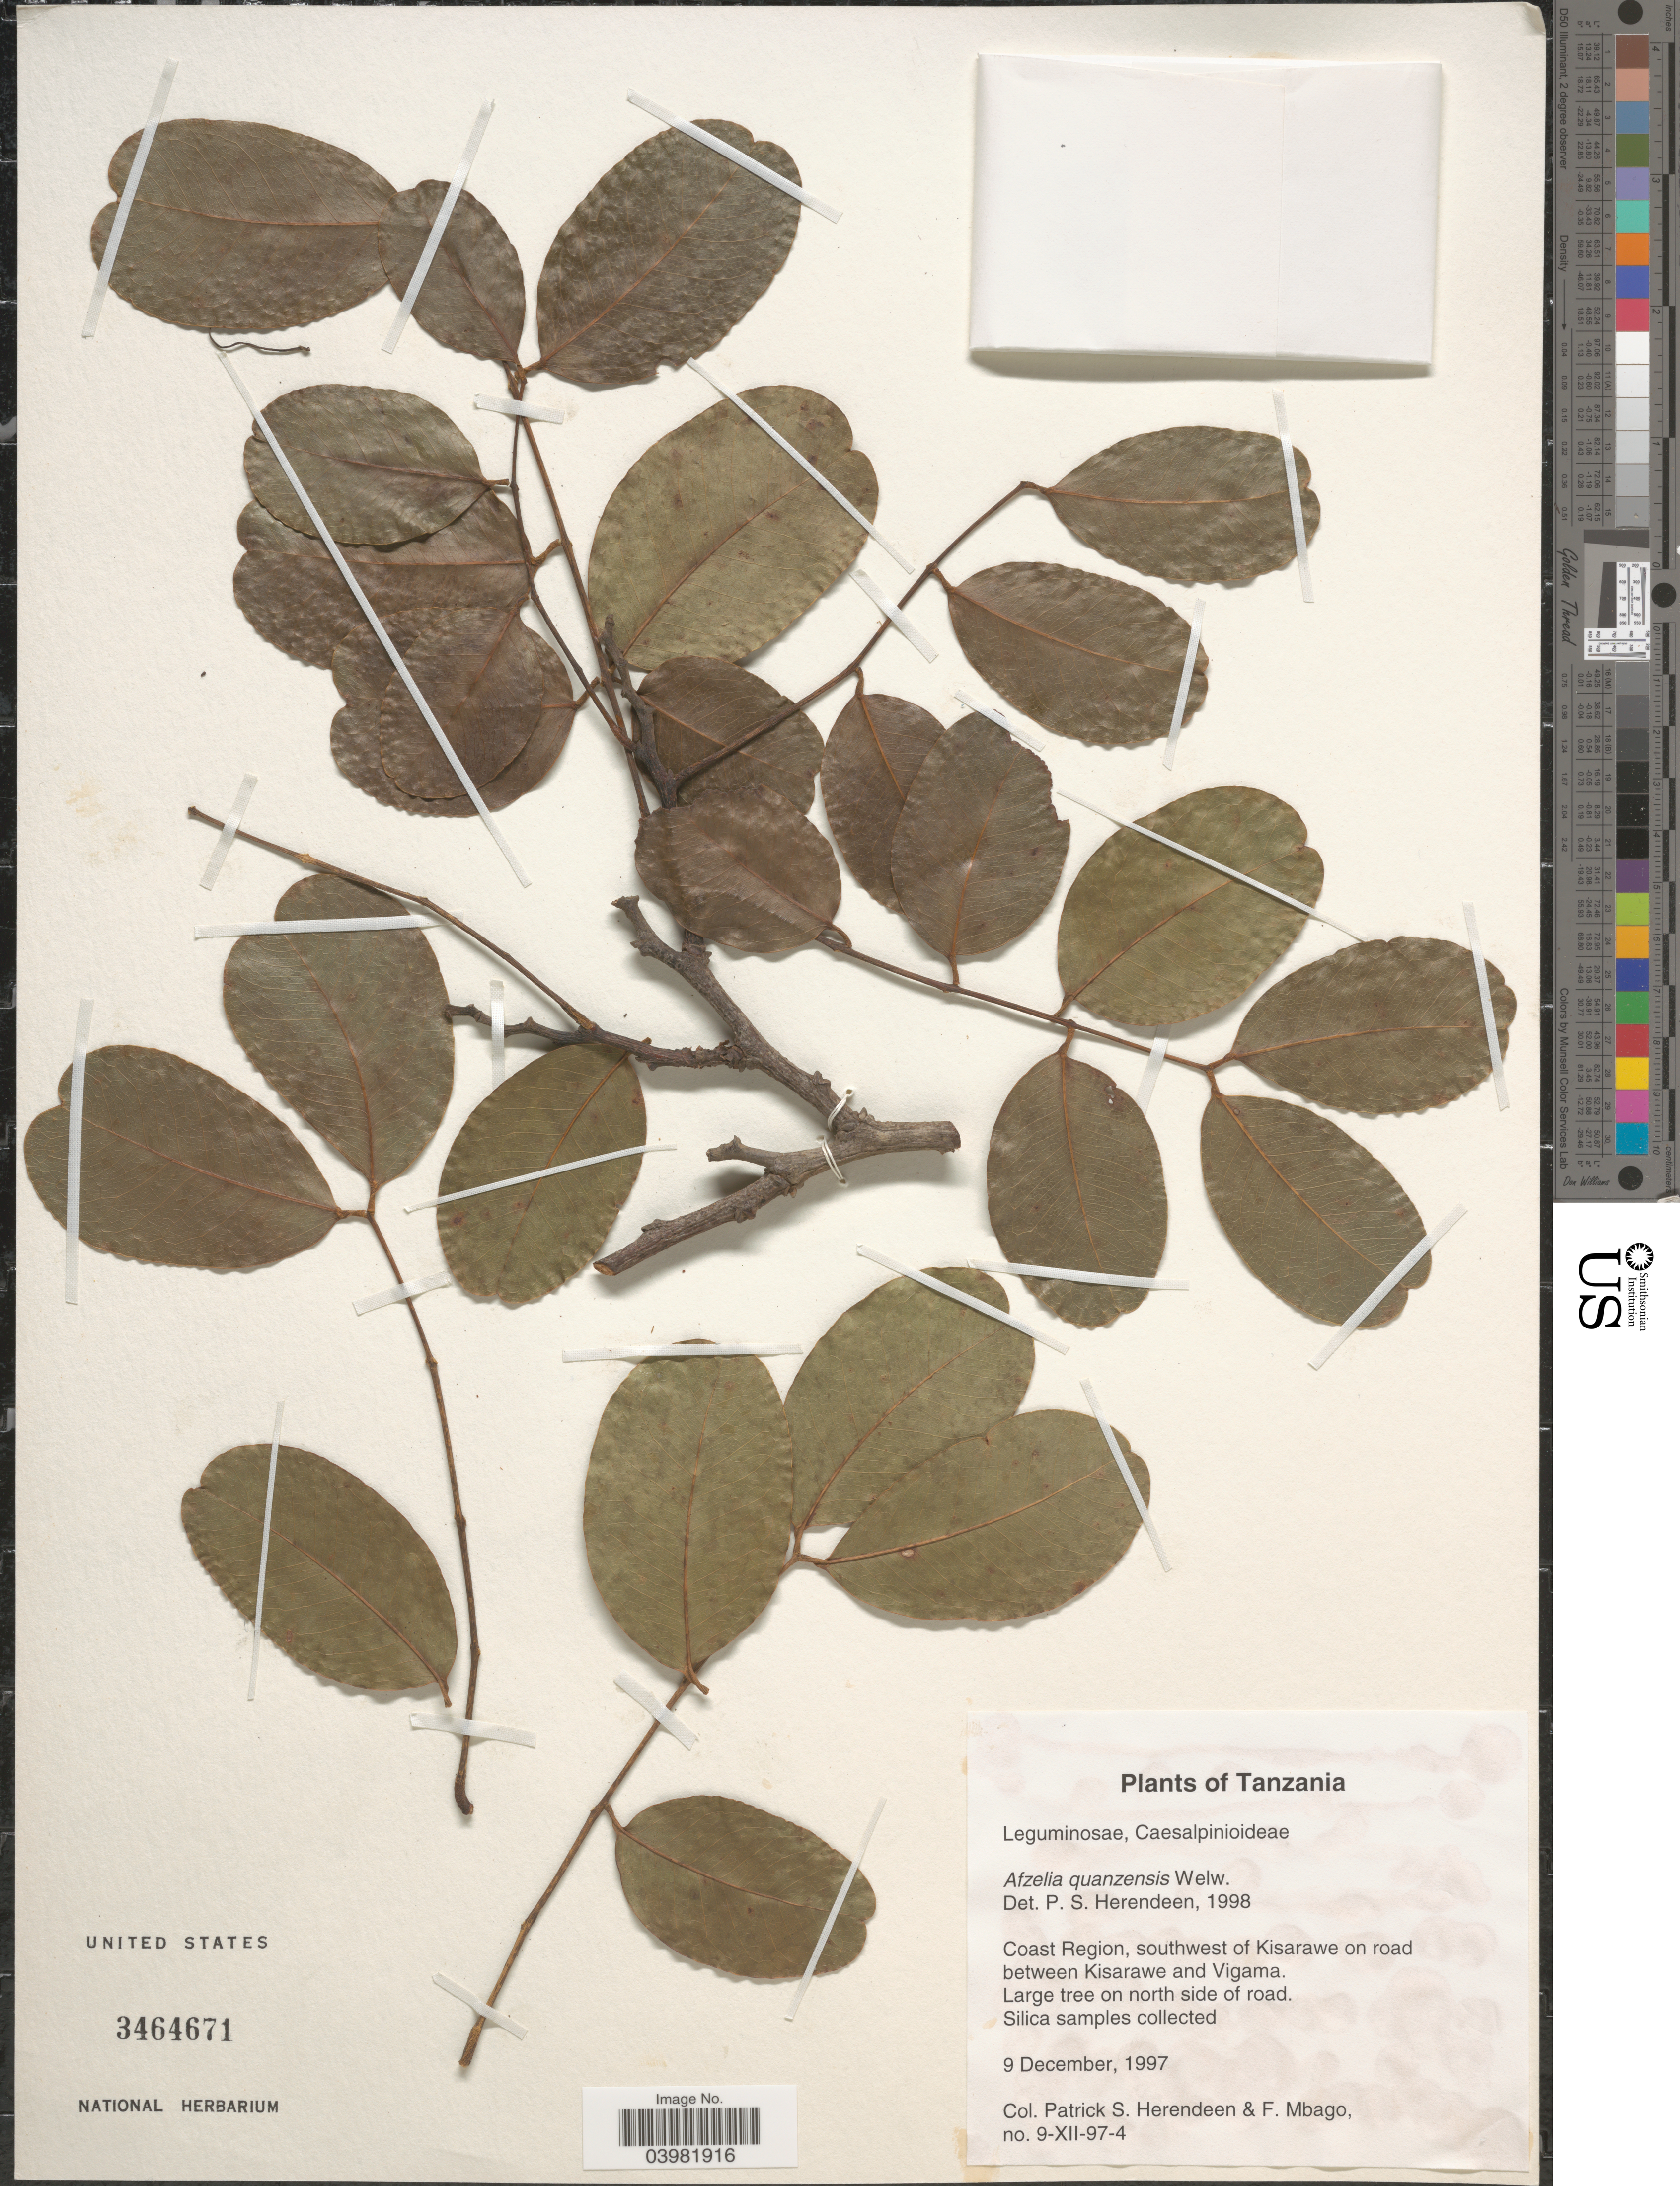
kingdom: Plantae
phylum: Tracheophyta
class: Magnoliopsida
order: Fabales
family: Fabaceae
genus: Afzelia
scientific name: Afzelia quanzensis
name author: Welw.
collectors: P. S. Herendeen & F. Mbago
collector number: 9-XII-97-4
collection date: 1997-12-09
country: Tanzania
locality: Coast Region, southwest of Kisarawe on road between Kisarawe and Vigama. On north side of road.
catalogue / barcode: US 3464671